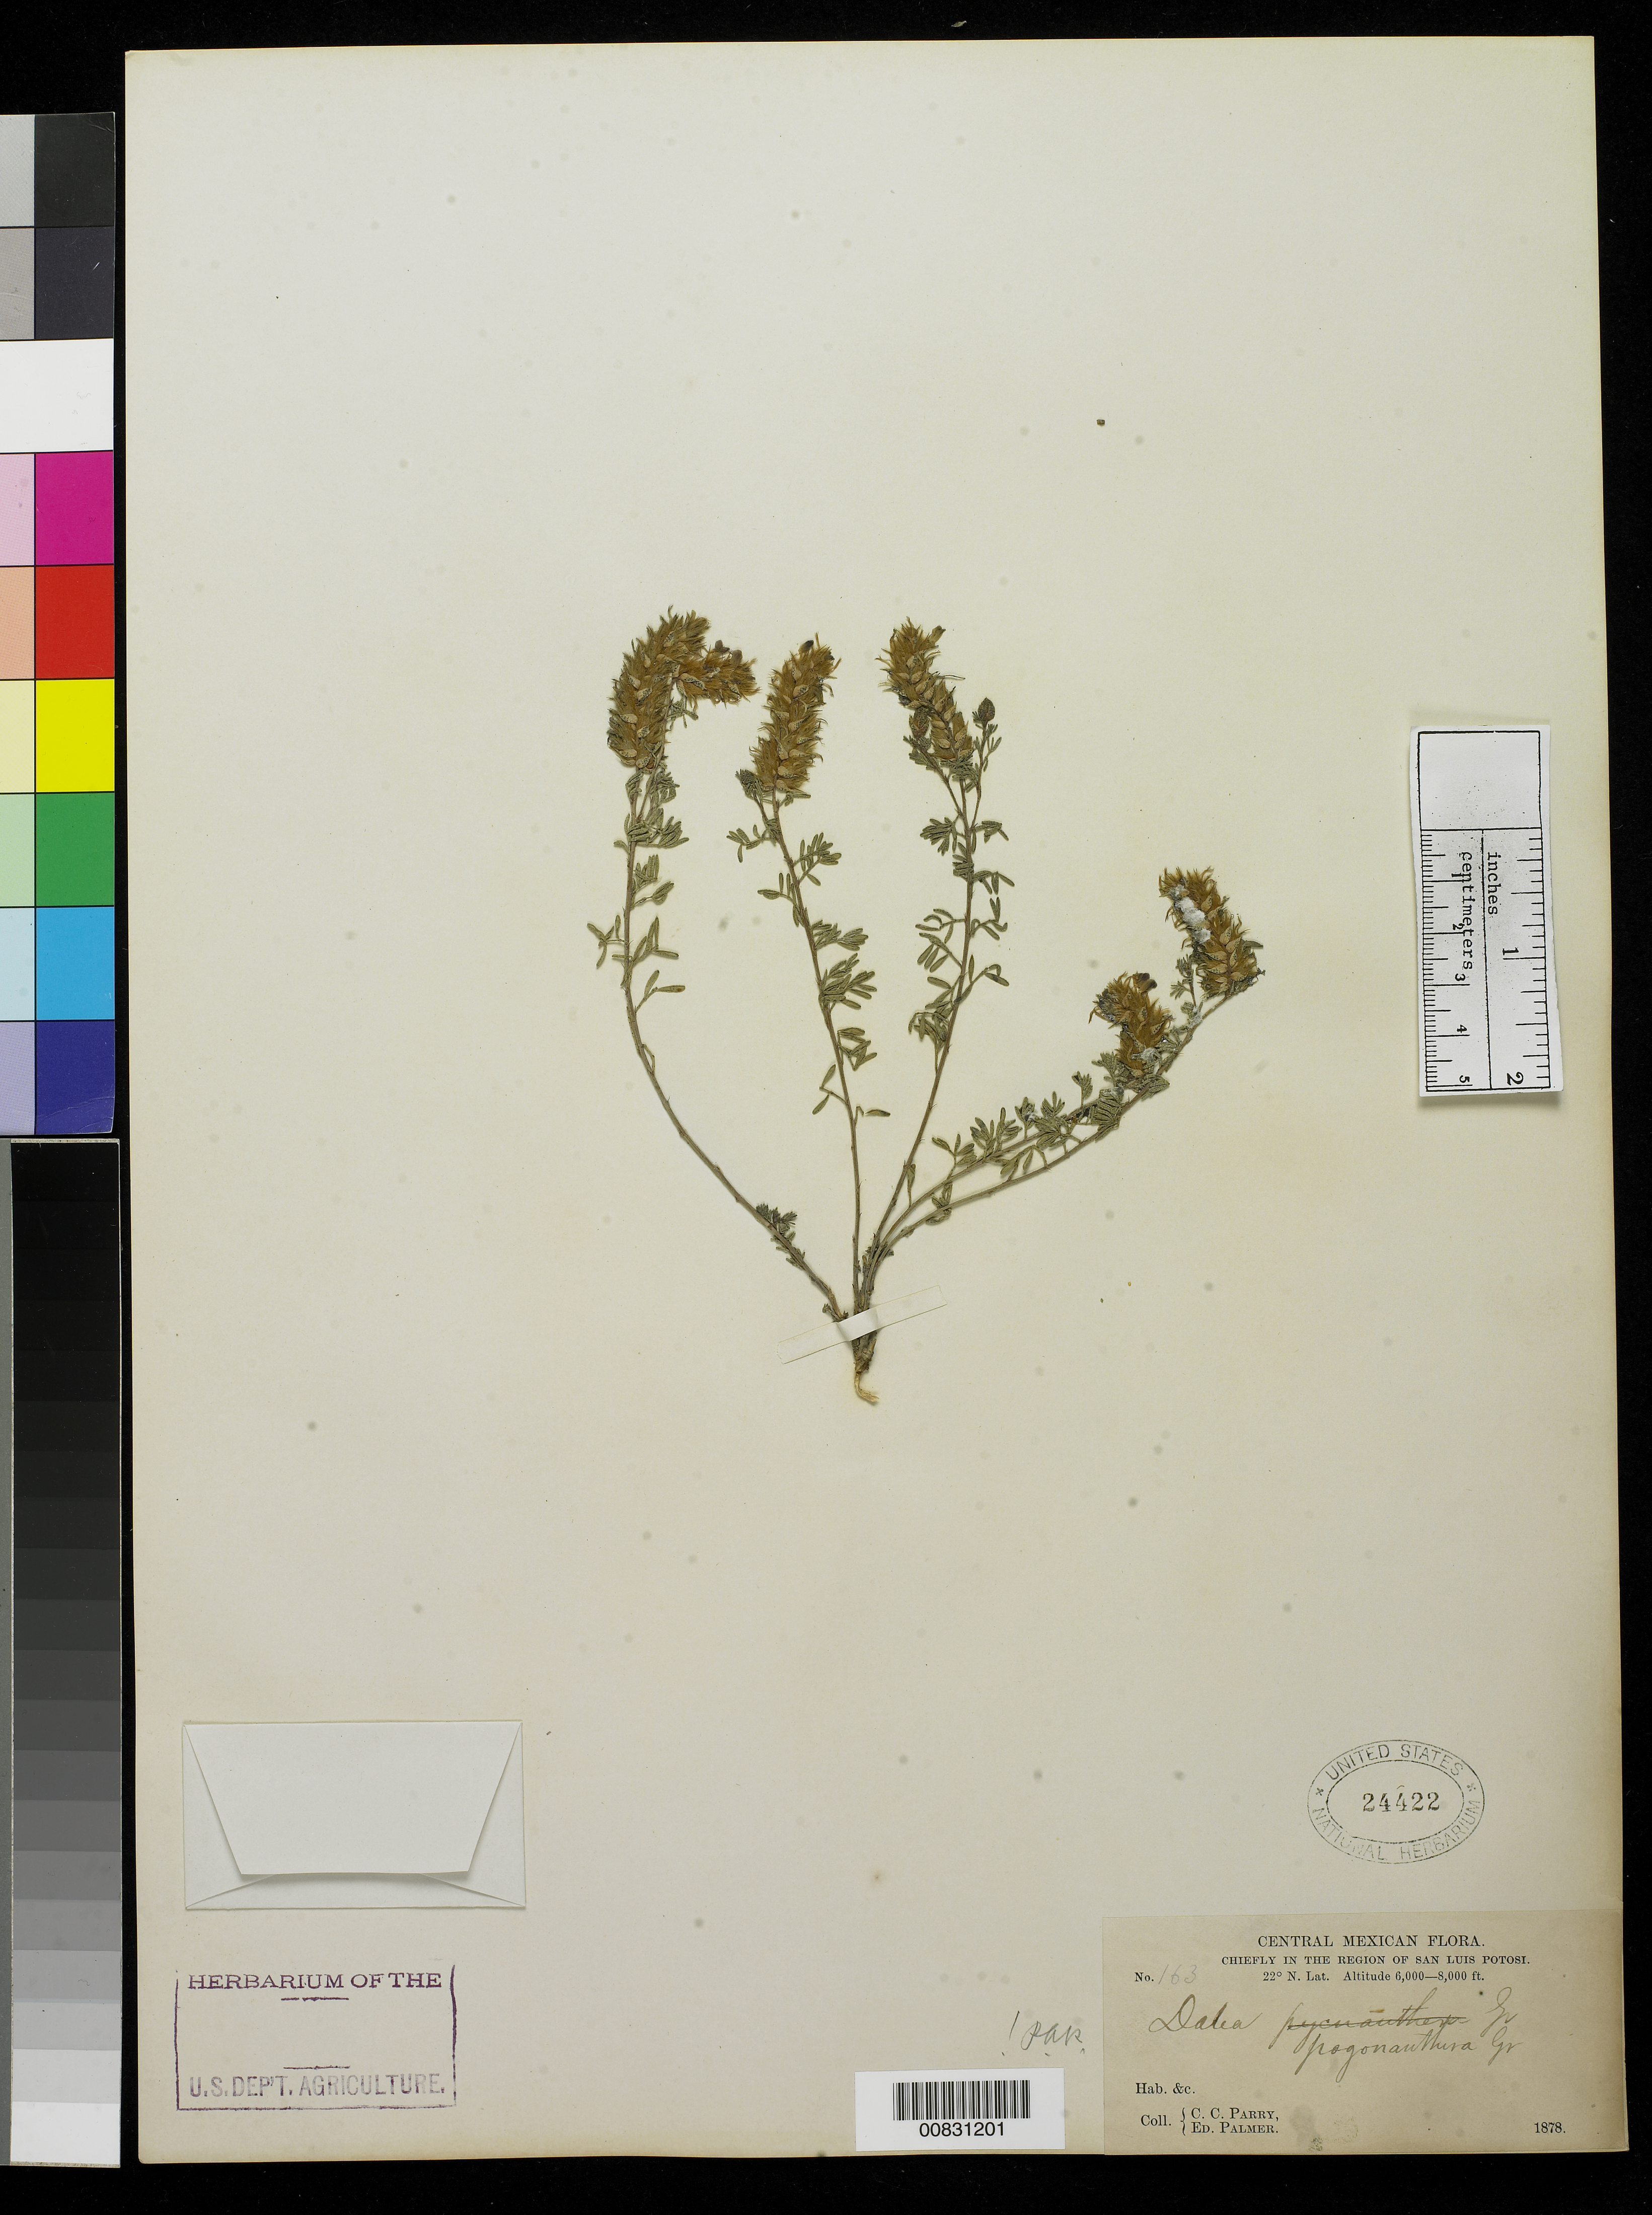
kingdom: Plantae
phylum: Tracheophyta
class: Magnoliopsida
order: Fabales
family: Fabaceae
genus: Dalea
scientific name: Dalea pogonathera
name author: A. Gray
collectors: C. C. Parry & E. Palmer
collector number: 163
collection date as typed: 1878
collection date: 1878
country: Mexico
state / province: San Luis Potosí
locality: Chiefly in the region of San Luis Potosí.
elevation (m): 1829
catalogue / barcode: US 24422